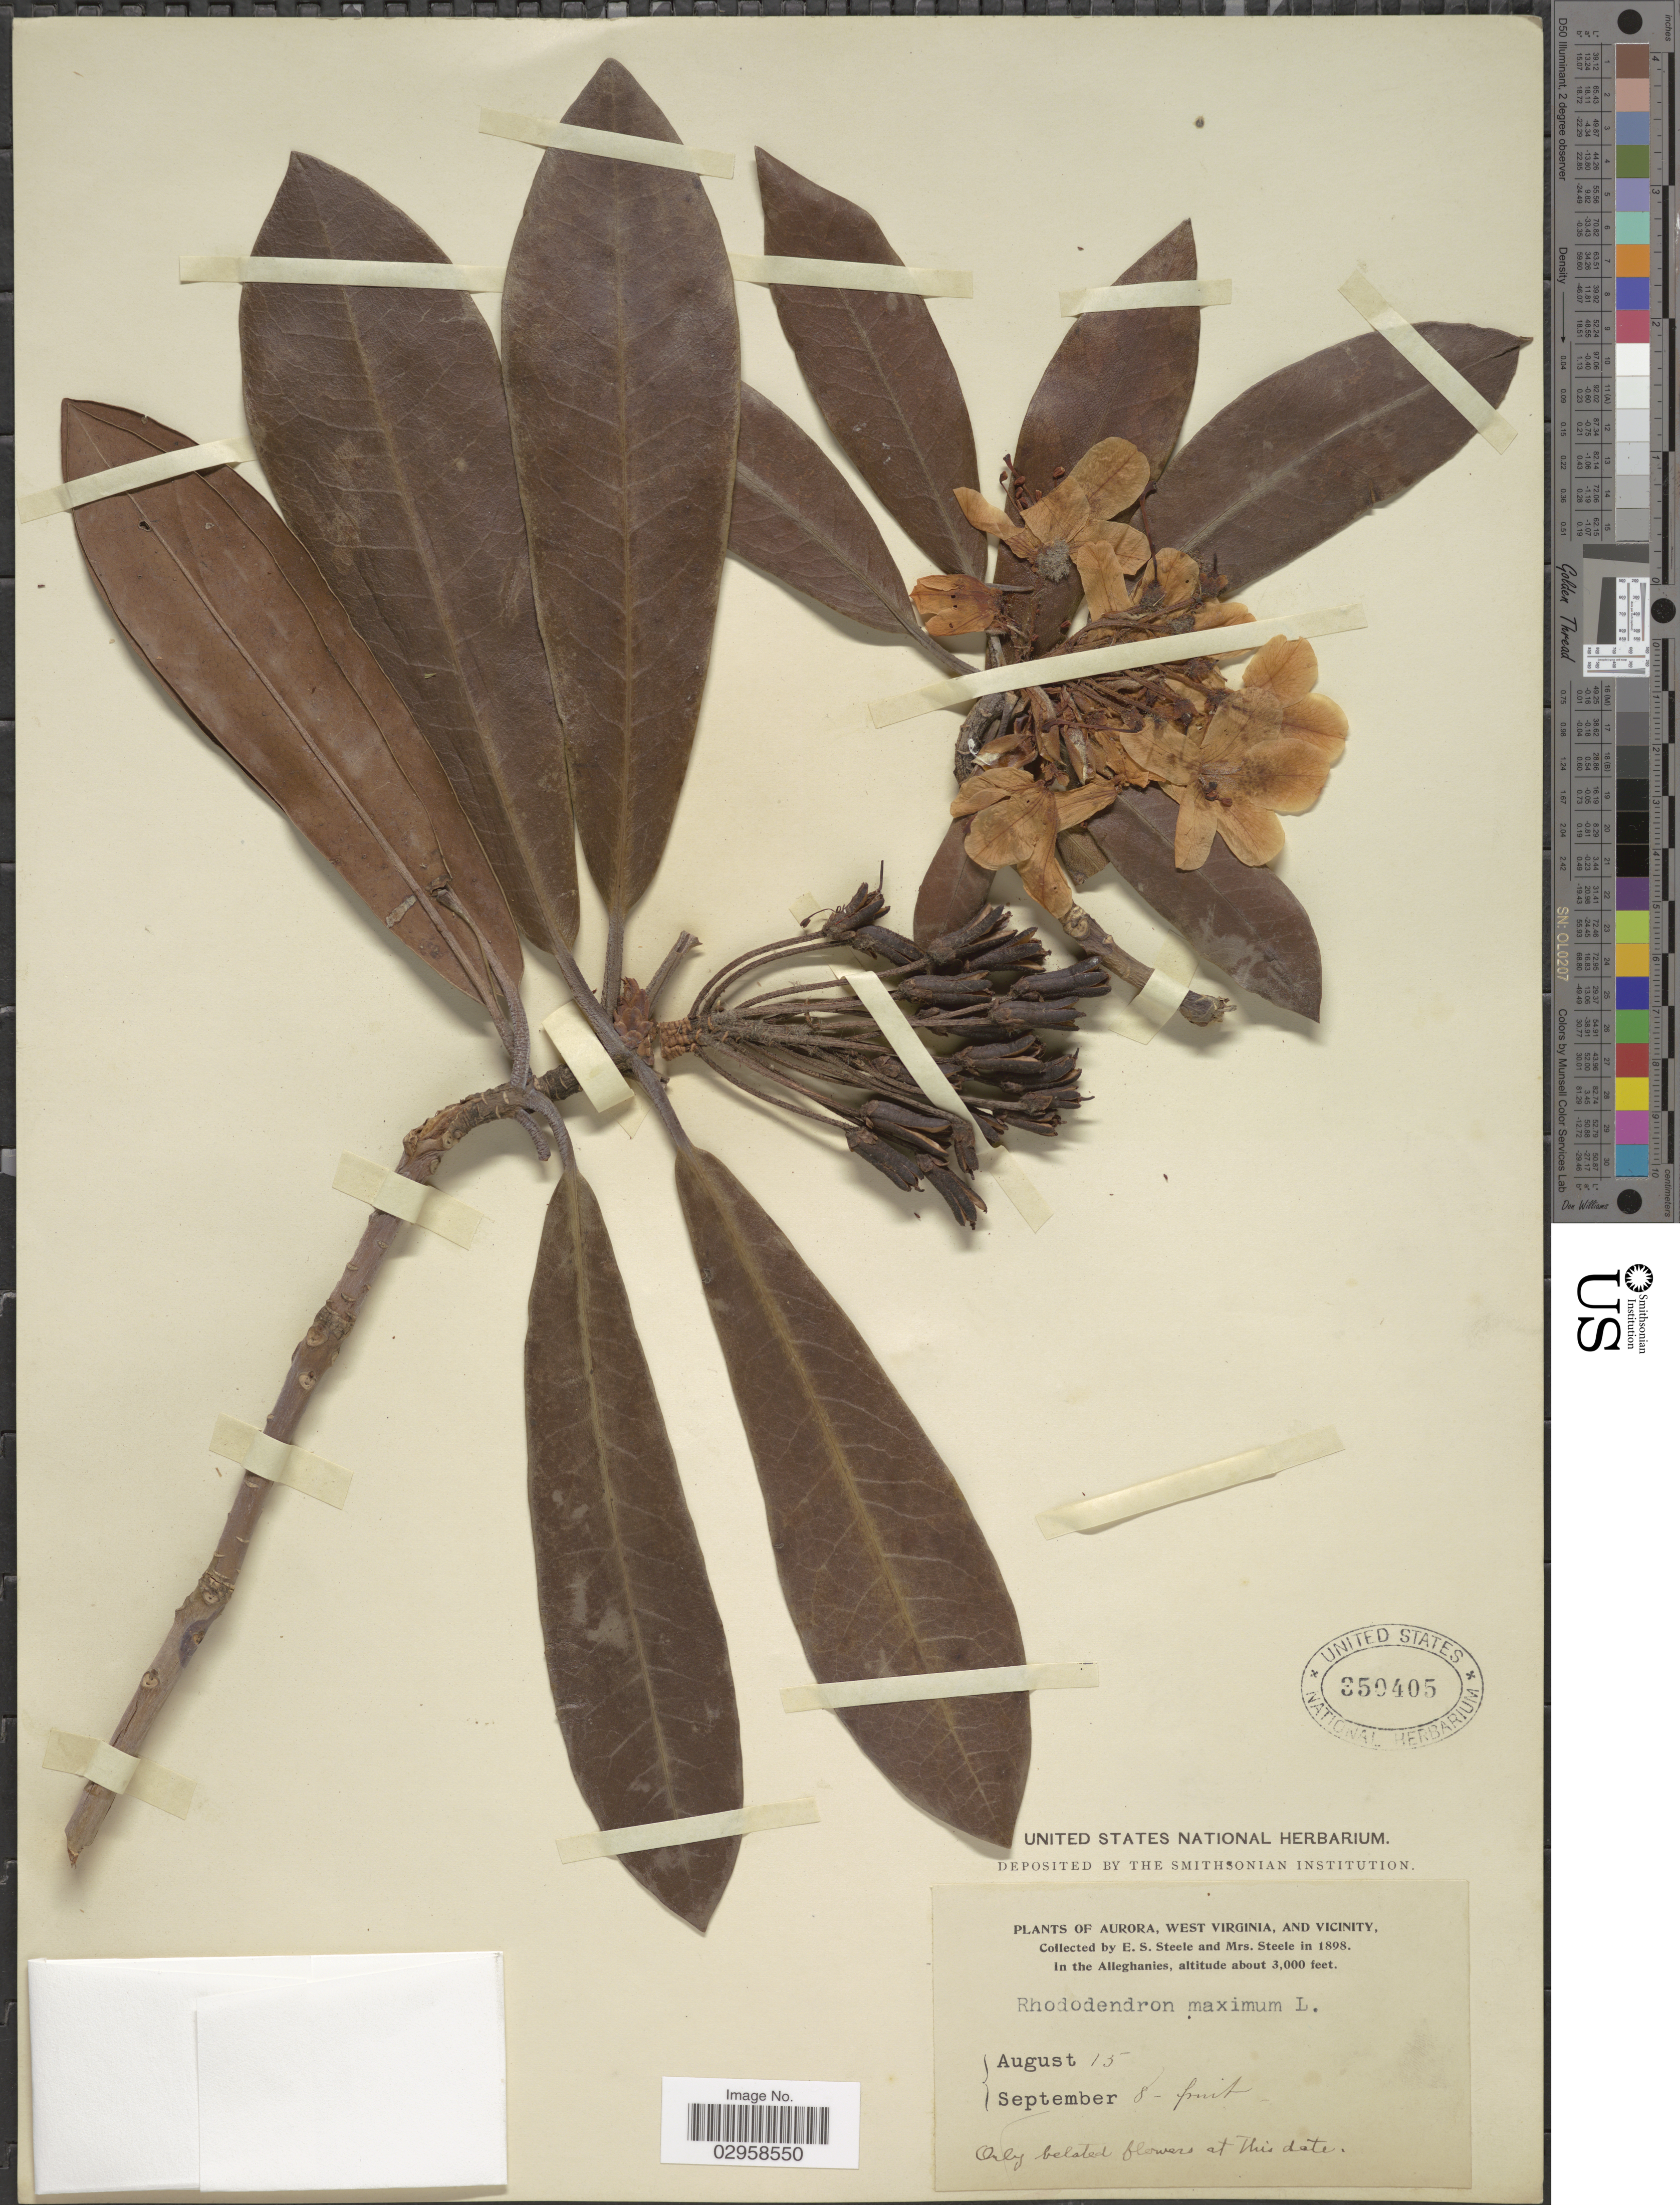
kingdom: Plantae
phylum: Tracheophyta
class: Magnoliopsida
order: Ericales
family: Ericaceae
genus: Rhododendron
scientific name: Rhododendron maximum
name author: L.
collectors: E. Steele & Mrs. E. S. Steele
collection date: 1898-08-15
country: United States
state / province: West Virginia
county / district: Preston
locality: Aurora. In the Alleghanies.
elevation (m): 914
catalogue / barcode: US 350405